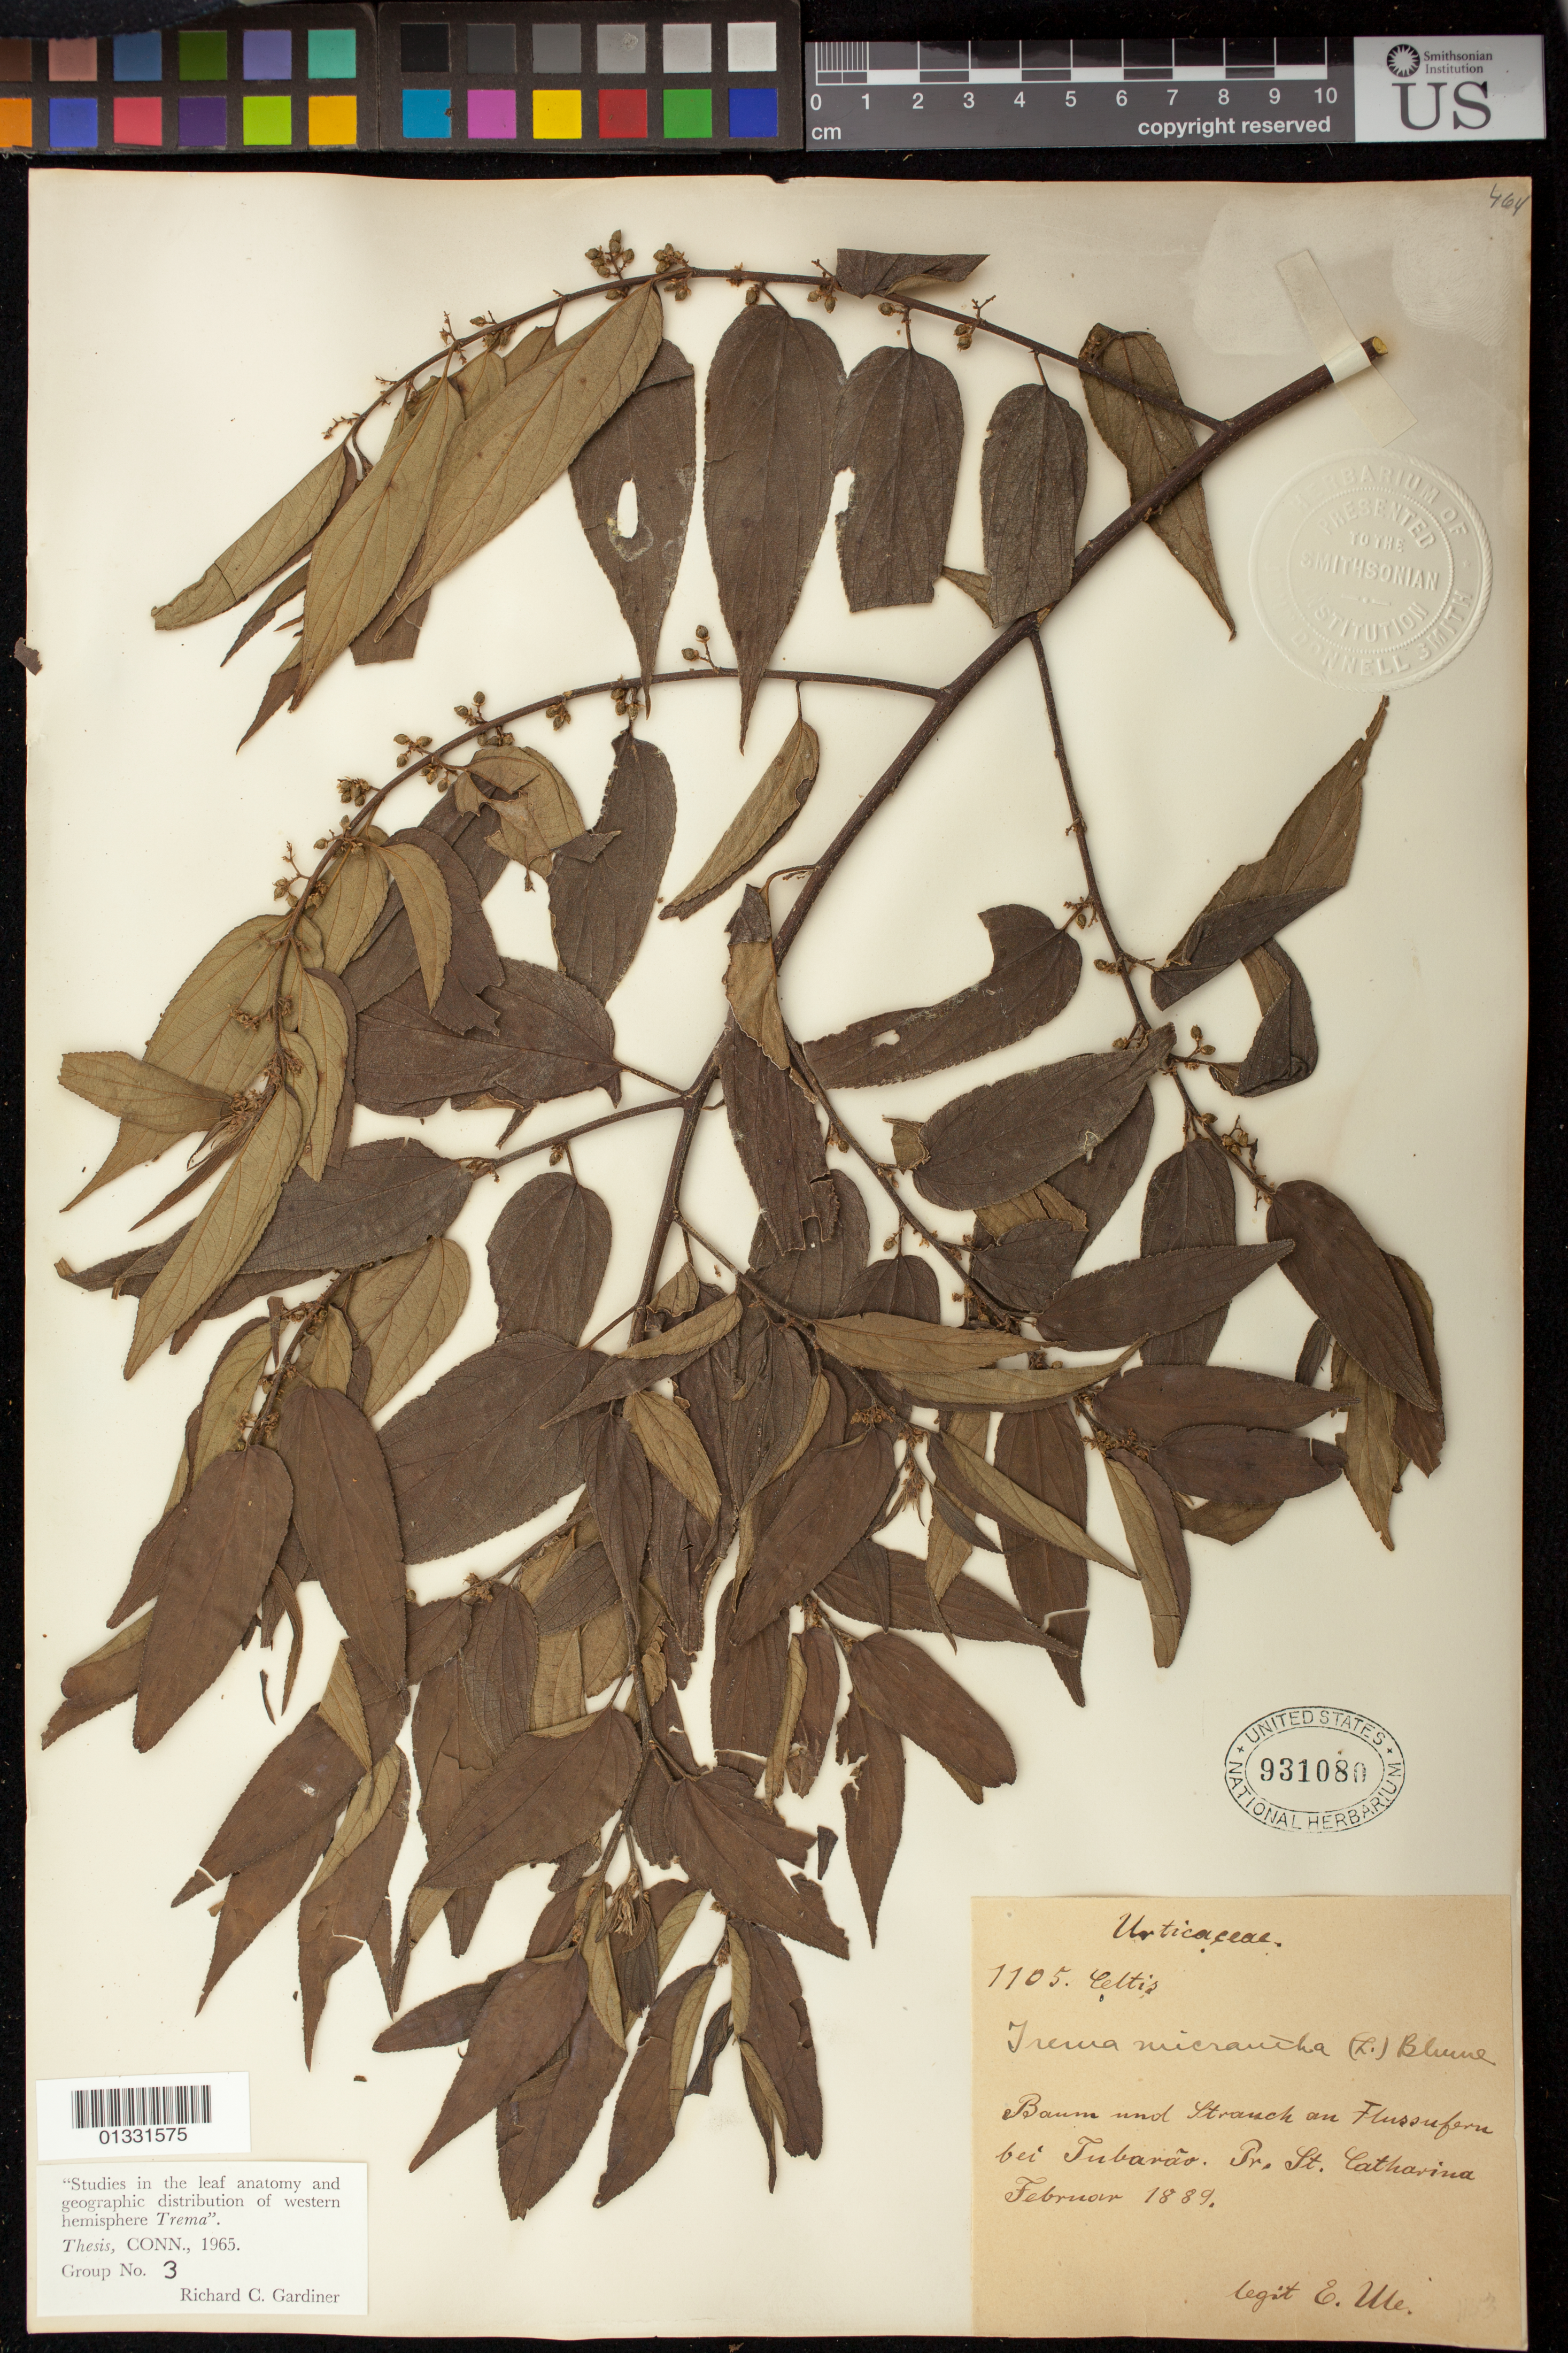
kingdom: Plantae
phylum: Tracheophyta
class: Magnoliopsida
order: Rosales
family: Cannabaceae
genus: Trema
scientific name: Trema micranthum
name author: (L.) Blume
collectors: E. H. Ule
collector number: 1105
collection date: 1889-02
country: Brazil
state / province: Santa Catarina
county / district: Tubarão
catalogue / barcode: US 931080